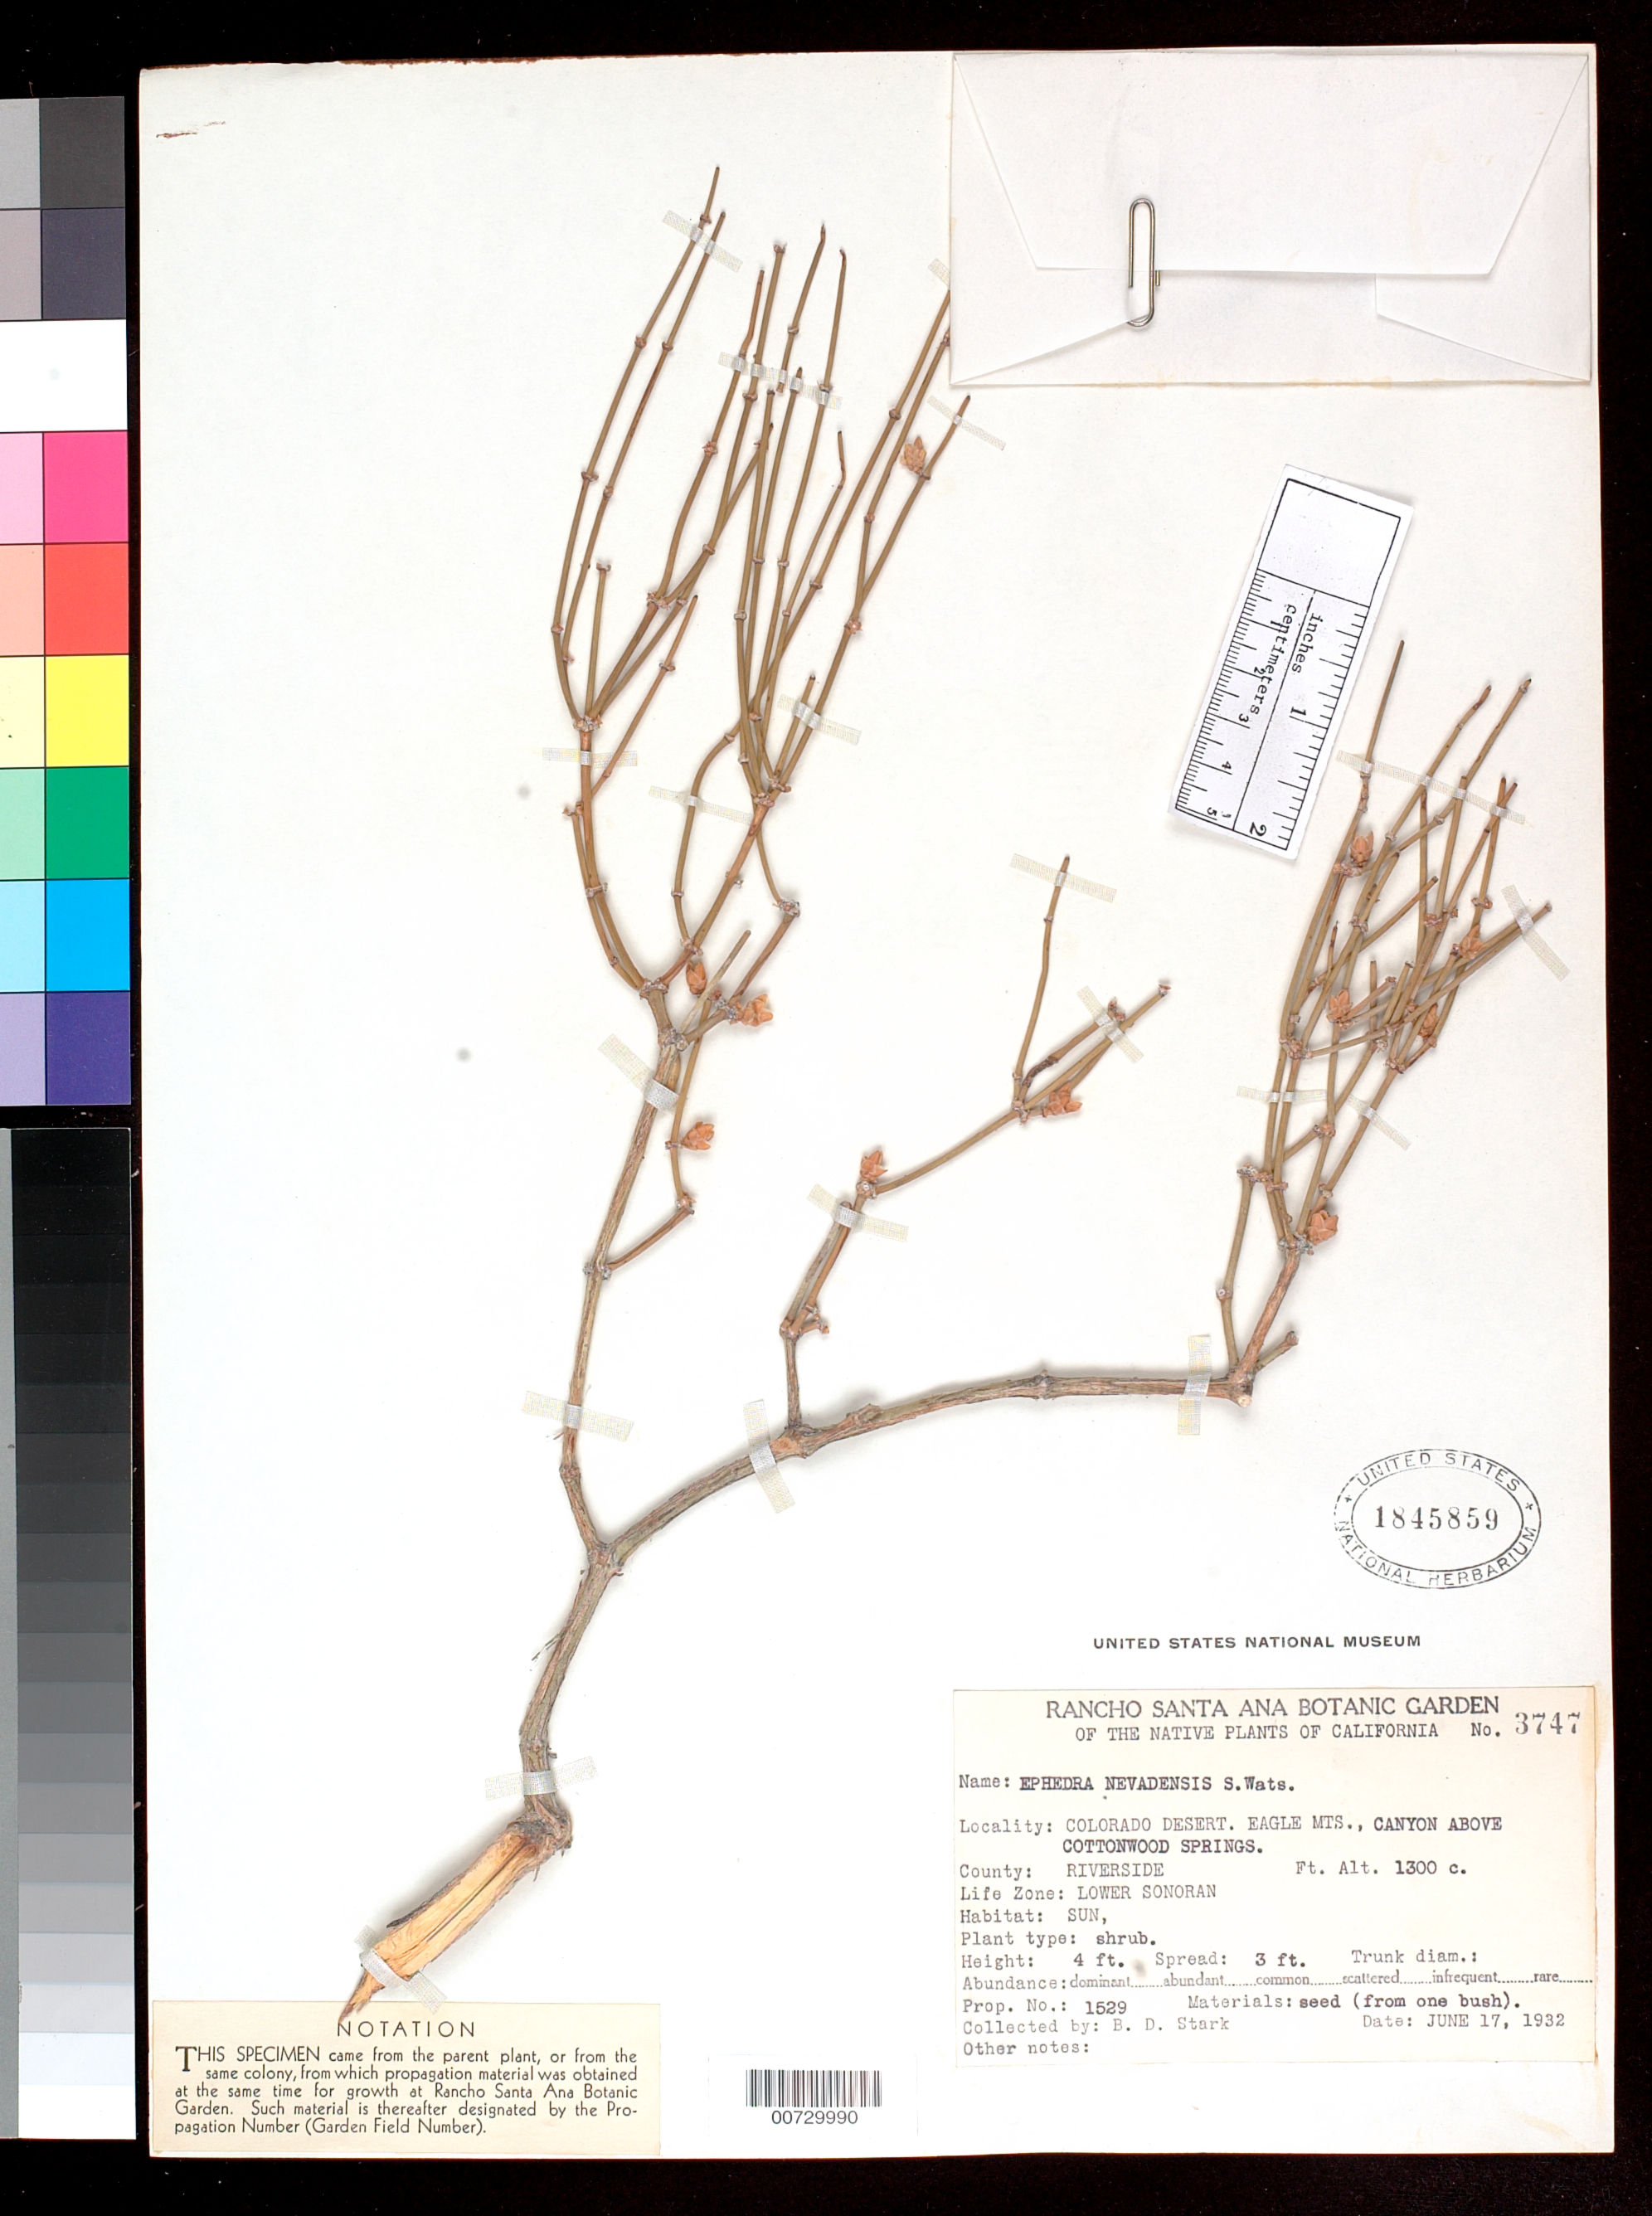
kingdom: Plantae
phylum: Tracheophyta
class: Gnetopsida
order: Ephedrales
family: Ephedraceae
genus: Ephedra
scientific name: Ephedra nevadensis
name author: S. Watson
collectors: B. Stark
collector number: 3747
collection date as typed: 17 Jun 1932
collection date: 1932-06-17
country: United States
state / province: California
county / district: Riverside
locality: Colorado desert. Eagle mts. Canyon above cottonwood springs.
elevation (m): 396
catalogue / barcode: US 1845859